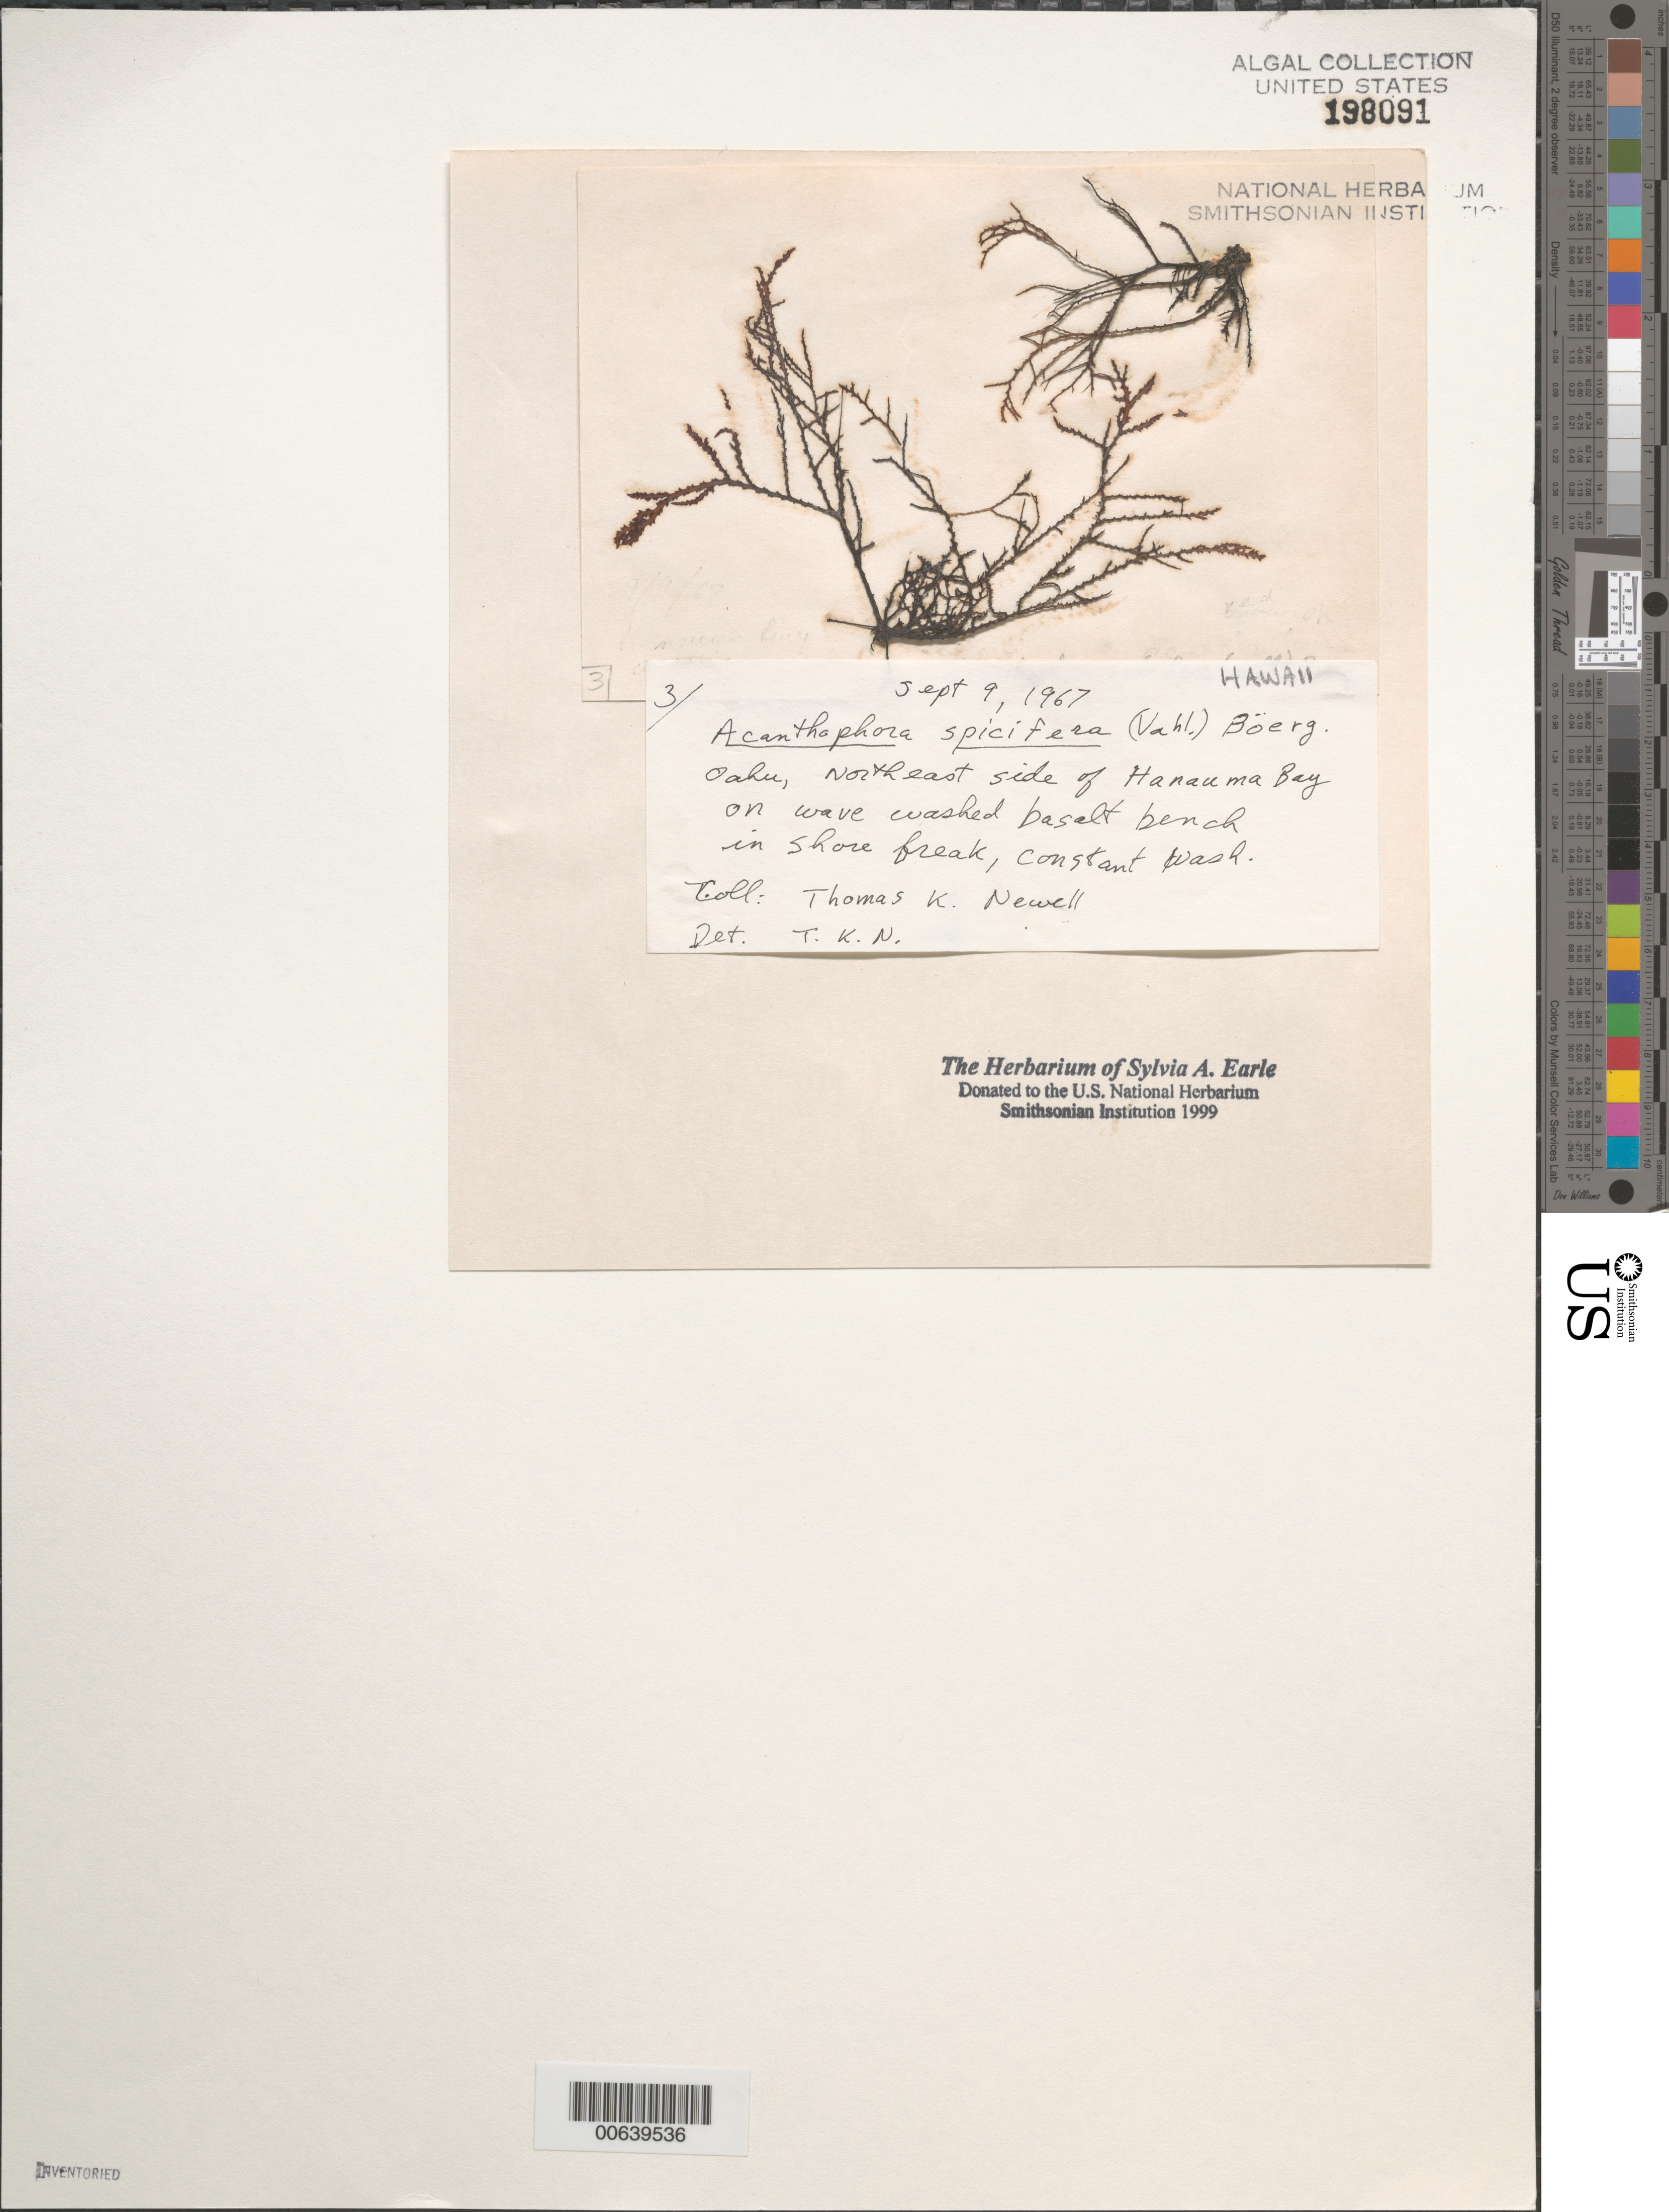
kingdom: Plantae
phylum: Rhodophyta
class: Florideophyceae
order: Ceramiales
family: Rhodomelaceae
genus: Acanthophora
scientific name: Acanthophora spicifera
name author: (Vahl) Børgesen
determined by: Newell, Thomas K.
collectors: T. K. Newell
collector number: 3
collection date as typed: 09 Sep 1967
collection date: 1967-09-09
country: United States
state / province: Hawaii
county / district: Honolulu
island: Oahu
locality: Hanauma Bay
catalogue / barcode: US 198091